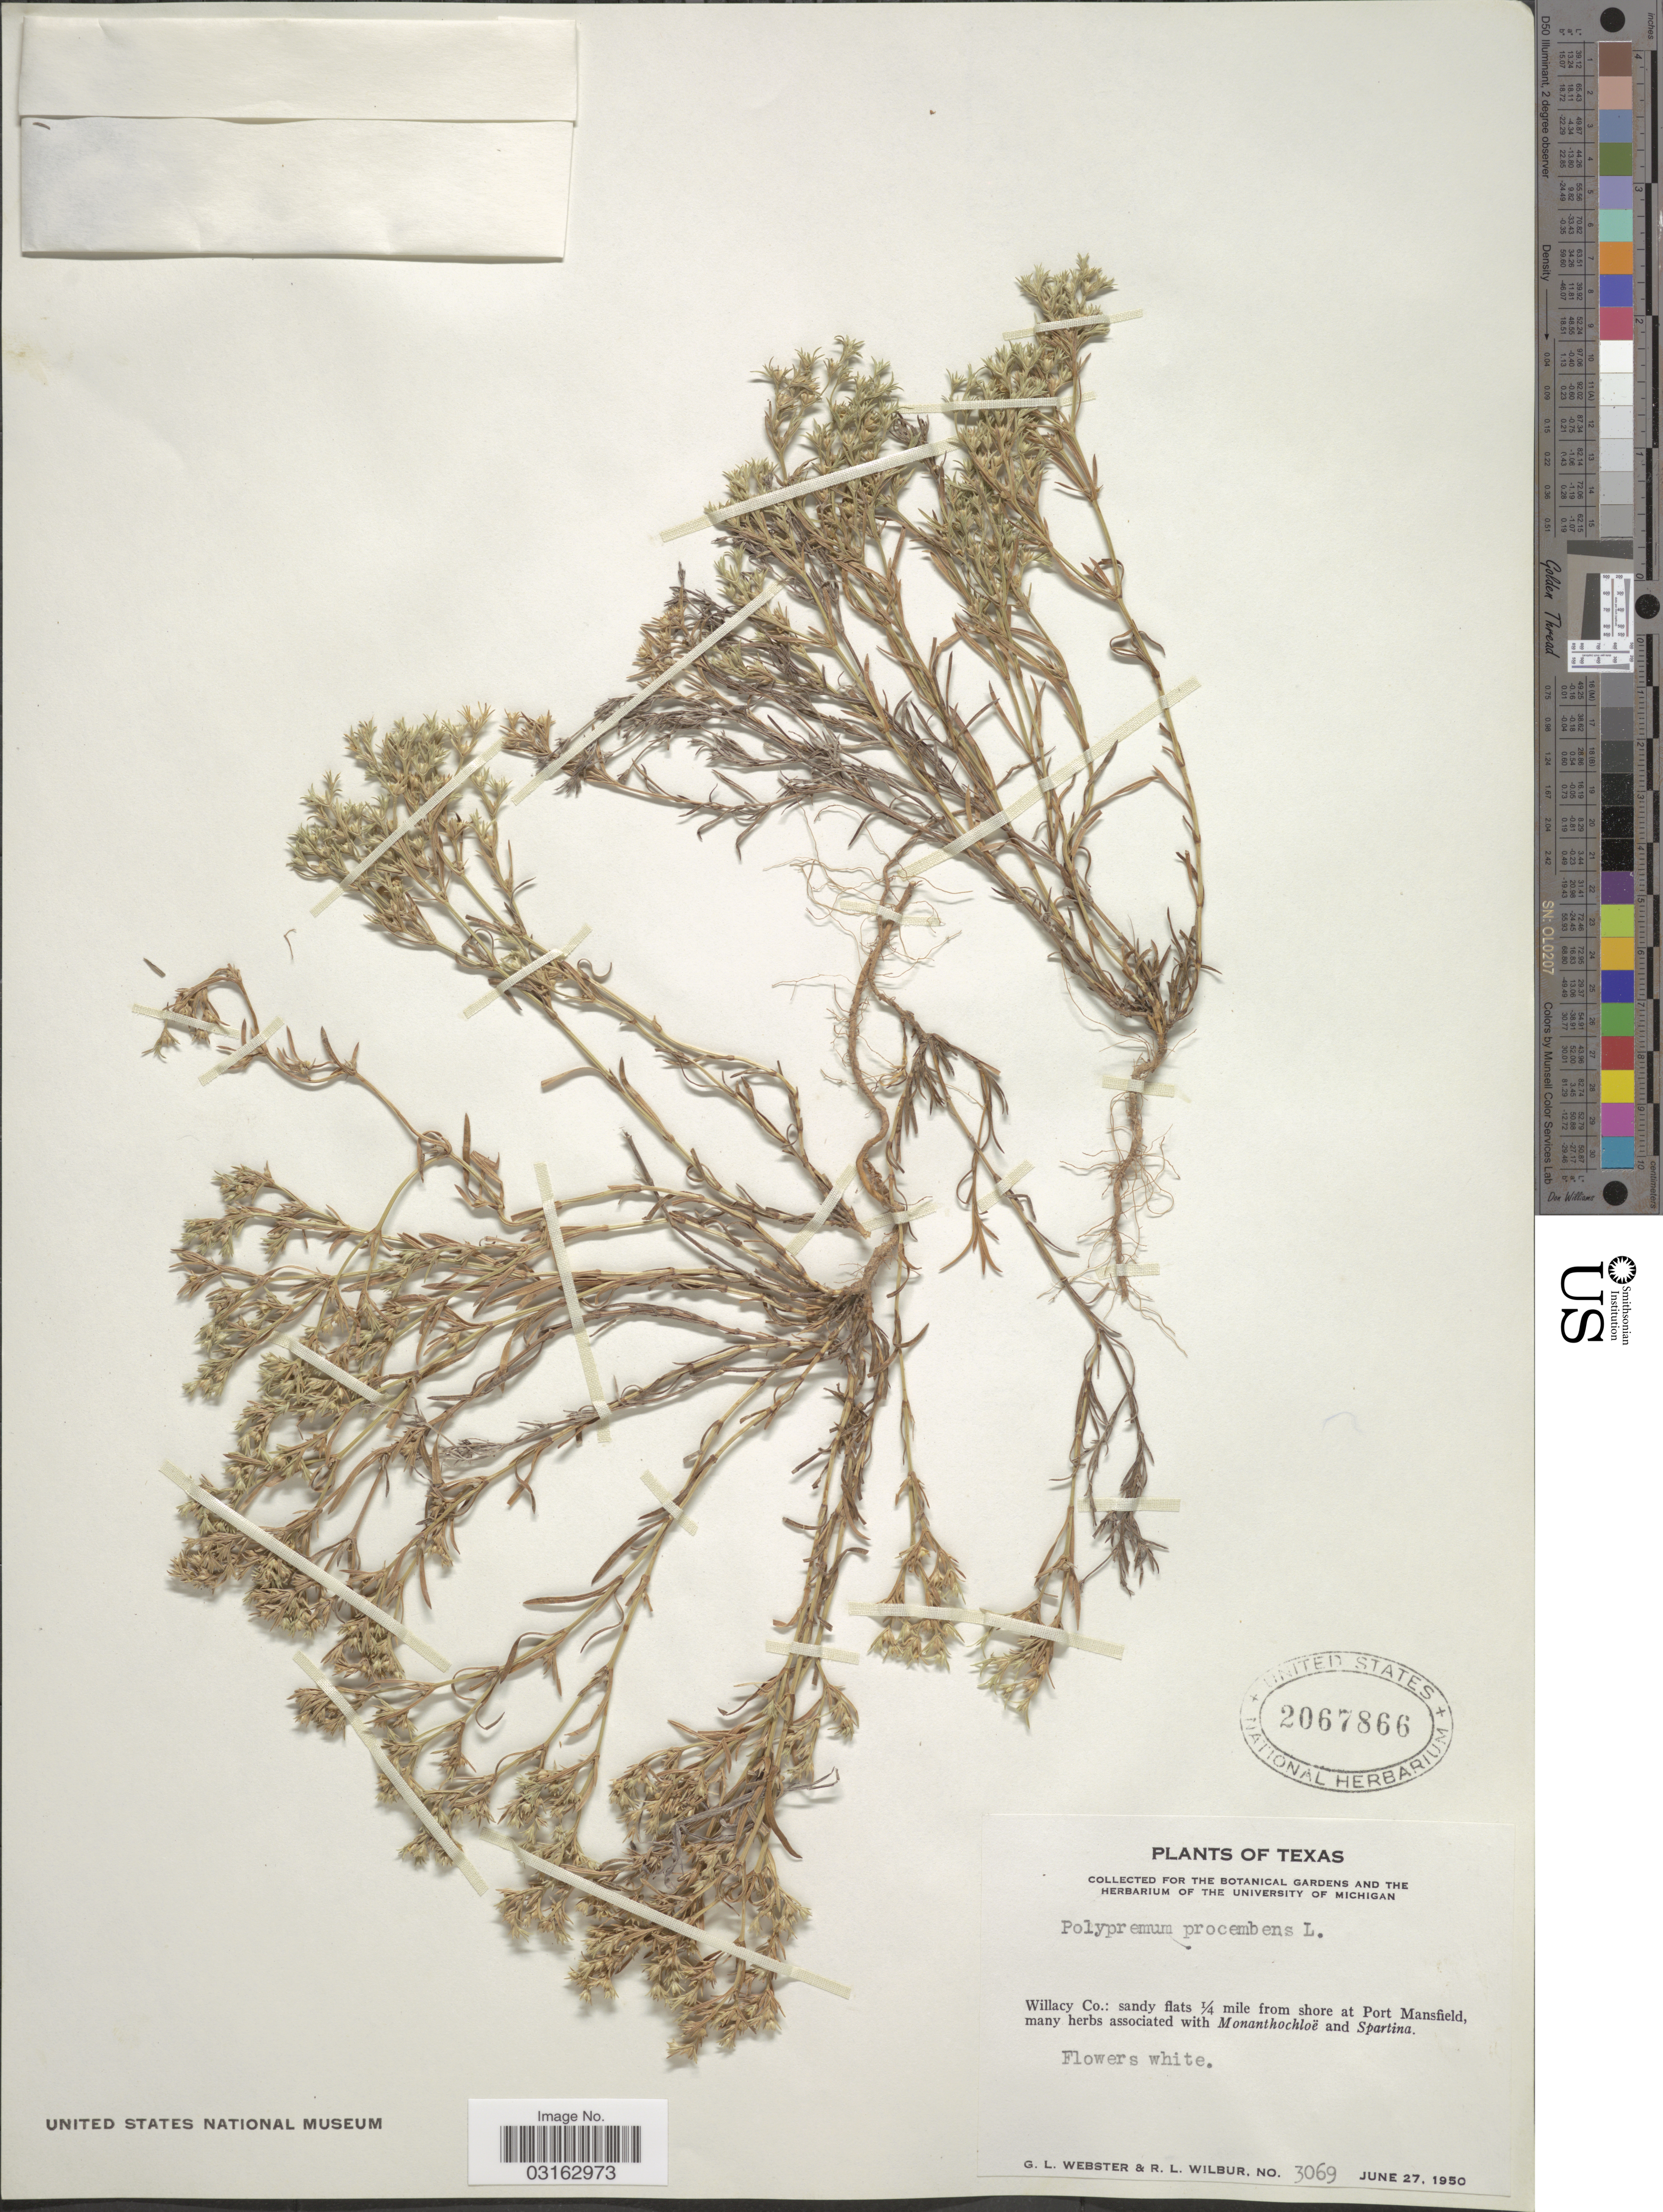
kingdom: Plantae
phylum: Tracheophyta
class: Magnoliopsida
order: Lamiales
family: Tetrachondraceae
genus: Polypremum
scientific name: Polypremum procumbens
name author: L.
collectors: G. L. Webster & R. L. Wilbur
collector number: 3069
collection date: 1950-06-27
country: United States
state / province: Texas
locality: Willacy Co.: sandy flats ¼ mile from shore at Port Mansfield.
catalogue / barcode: US 2067866